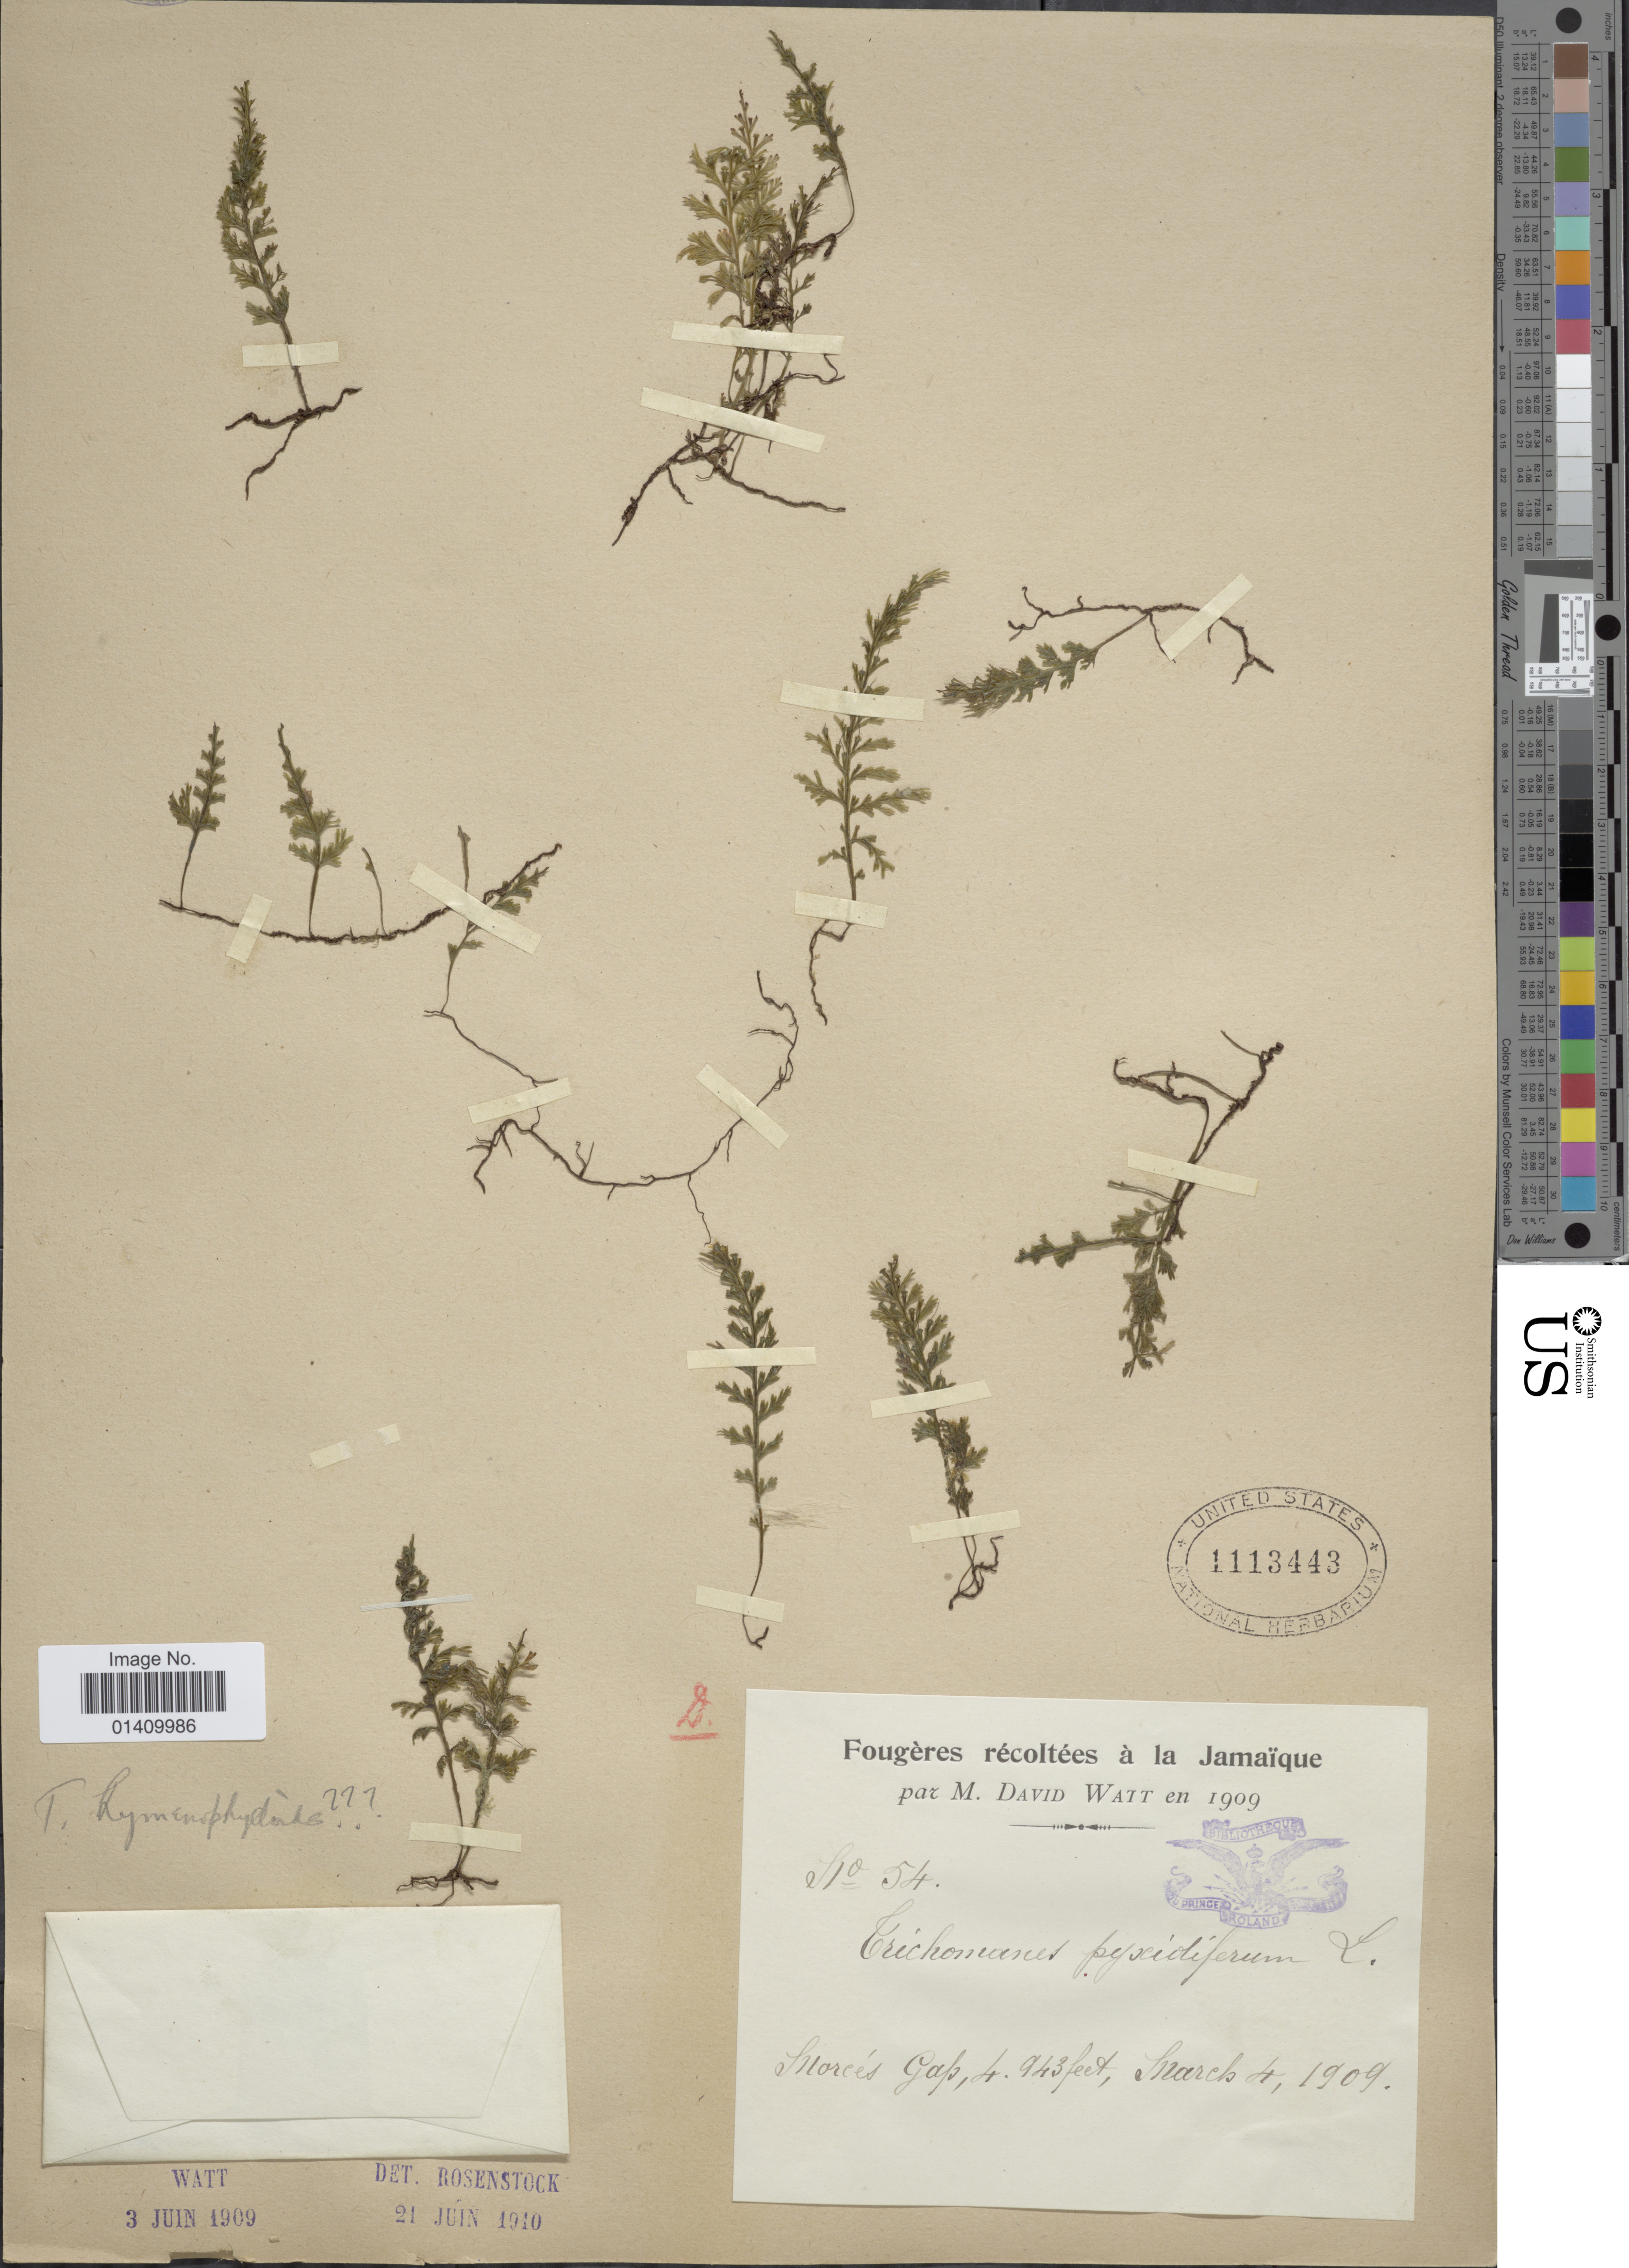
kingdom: Plantae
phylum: Tracheophyta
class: Polypodiopsida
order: Hymenophyllales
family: Hymenophyllaceae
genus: Polyphlebium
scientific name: Polyphlebium hymenophylloides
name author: (Bosch) Ebihara & Dubuisson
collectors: M. Watt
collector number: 54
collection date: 1909-03-04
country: Jamaica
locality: Morce's Gap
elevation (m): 1507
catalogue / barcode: US 1113443